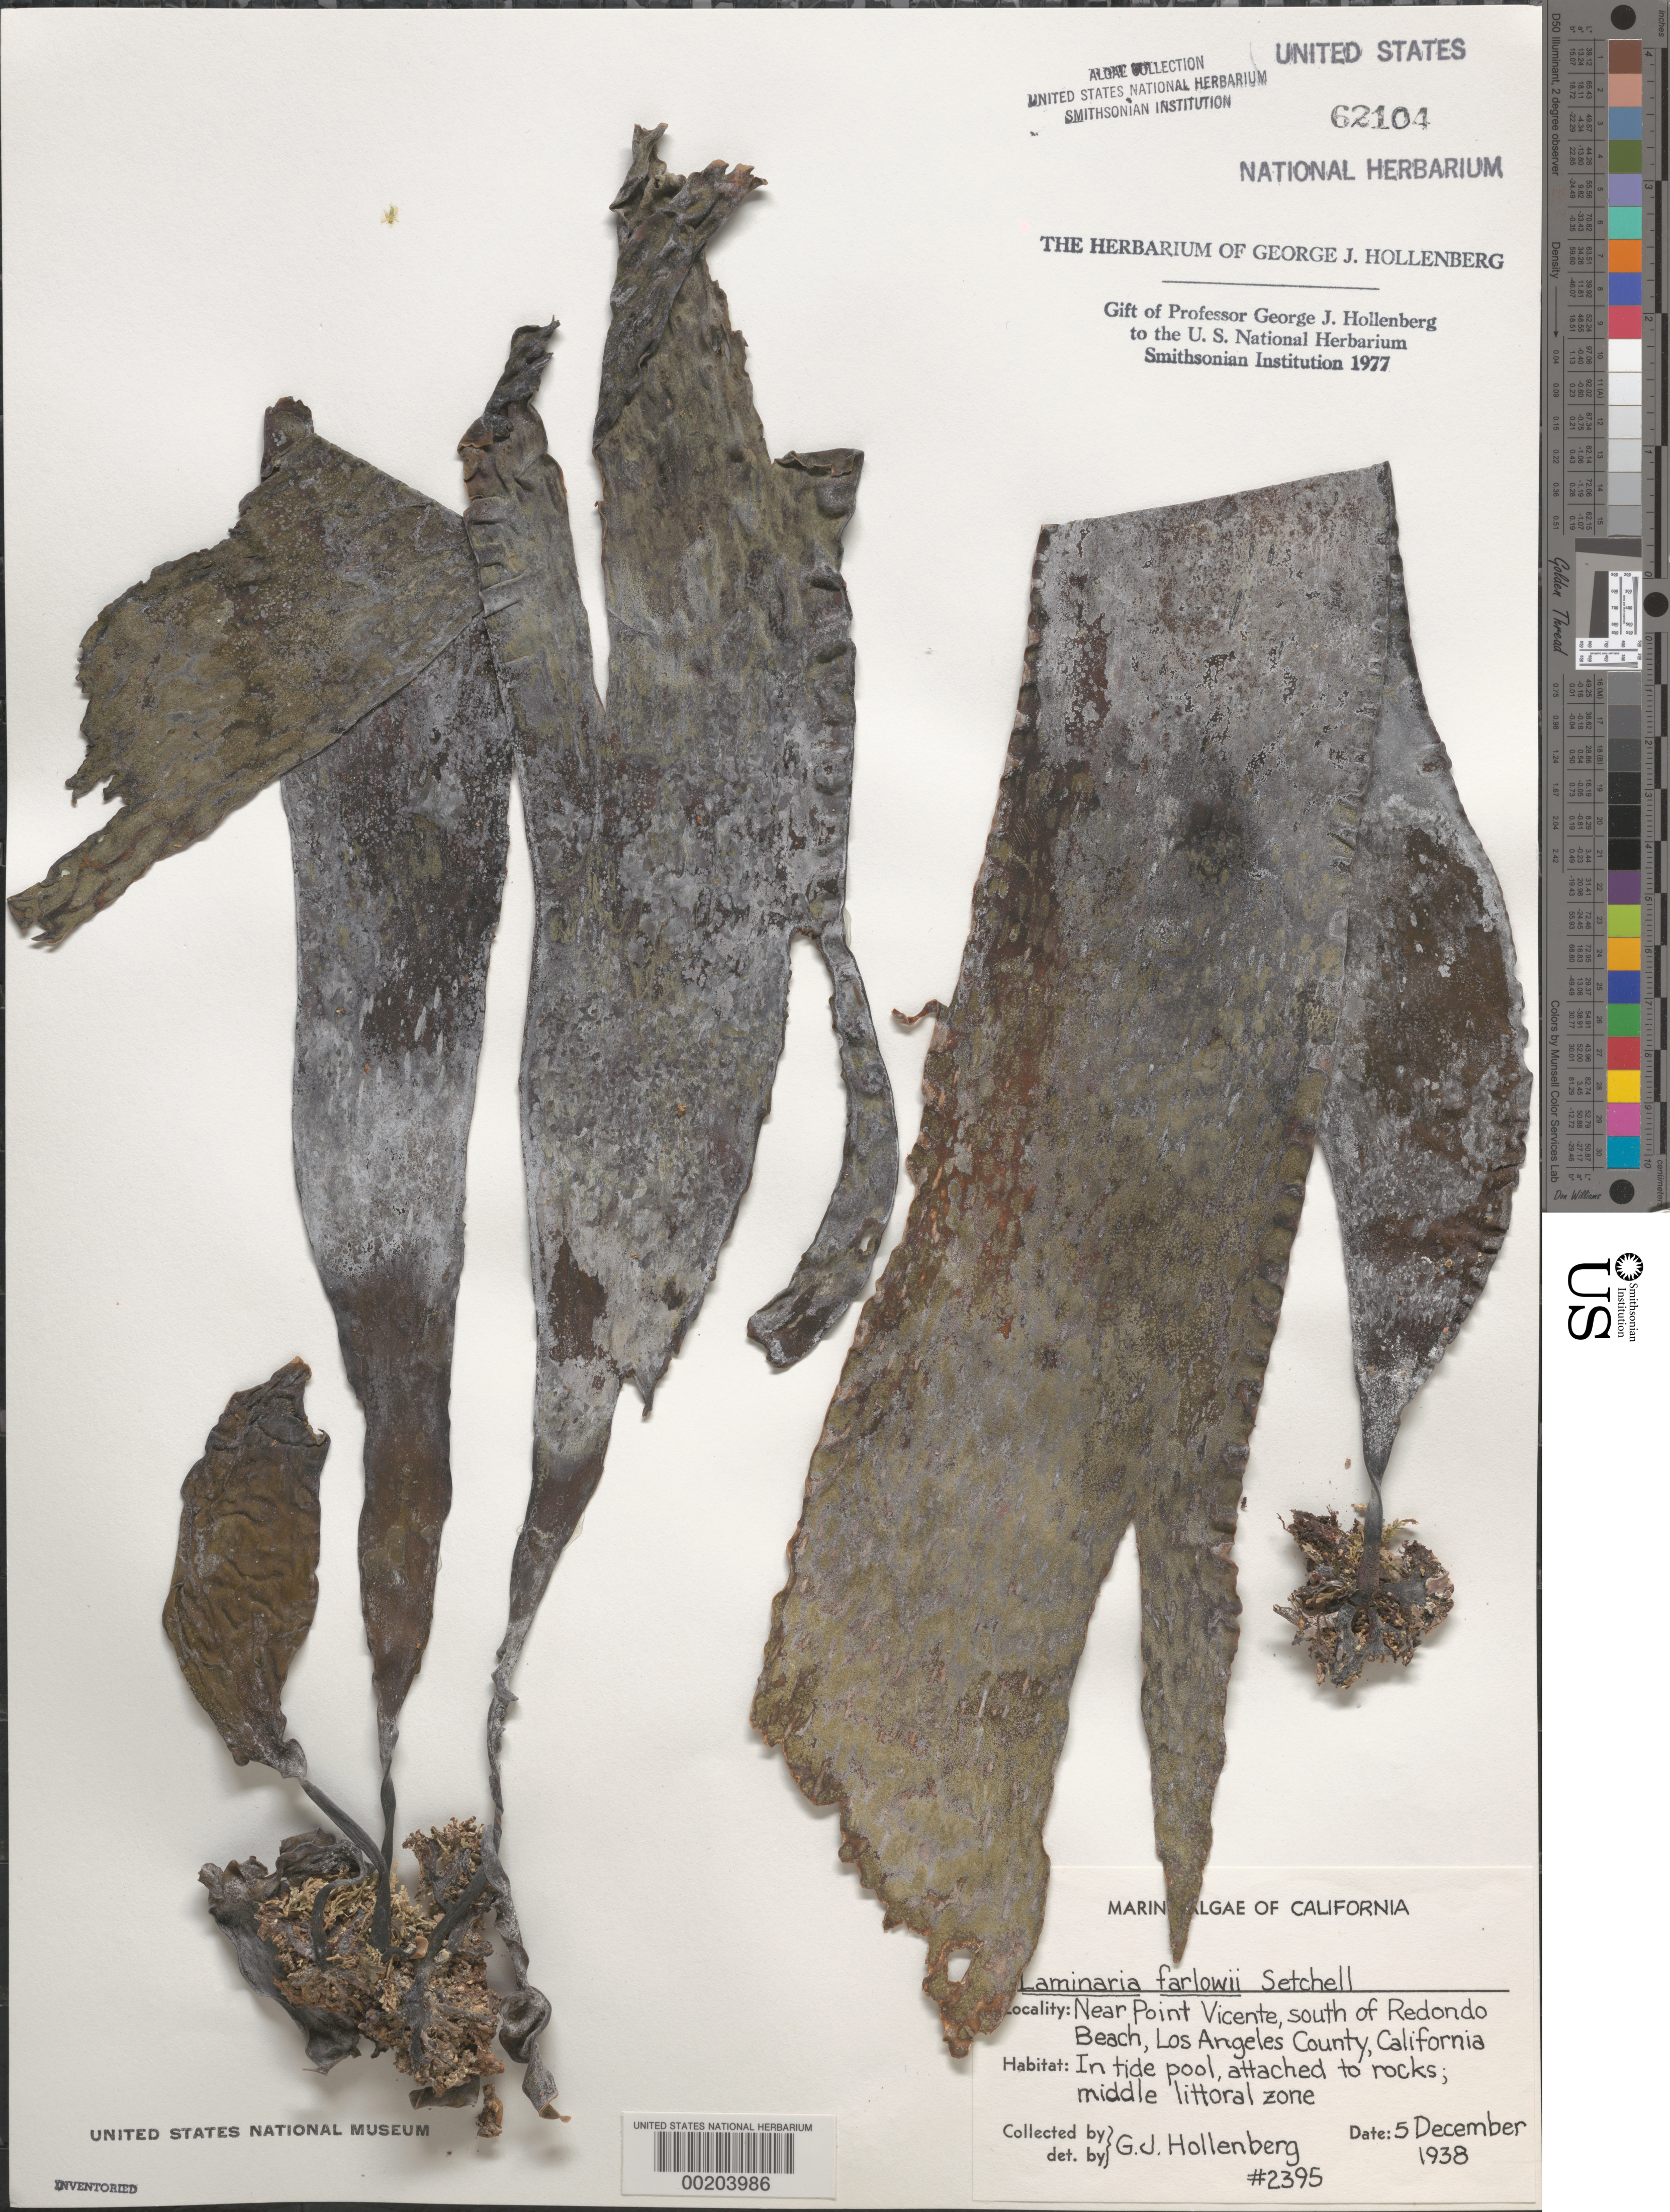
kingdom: Chromista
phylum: Ochrophyta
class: Phaeophyceae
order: Laminariales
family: Laminariaceae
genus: Laminaria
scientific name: Laminaria farlowii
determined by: Hollenberg, George J.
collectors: G. Hollenberg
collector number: GJH 2395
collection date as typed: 05 Dec 1938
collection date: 1938-12-05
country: United States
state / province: California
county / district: Los Angeles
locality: West of Point Vicente, south of Redondo Beach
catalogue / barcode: US 62104